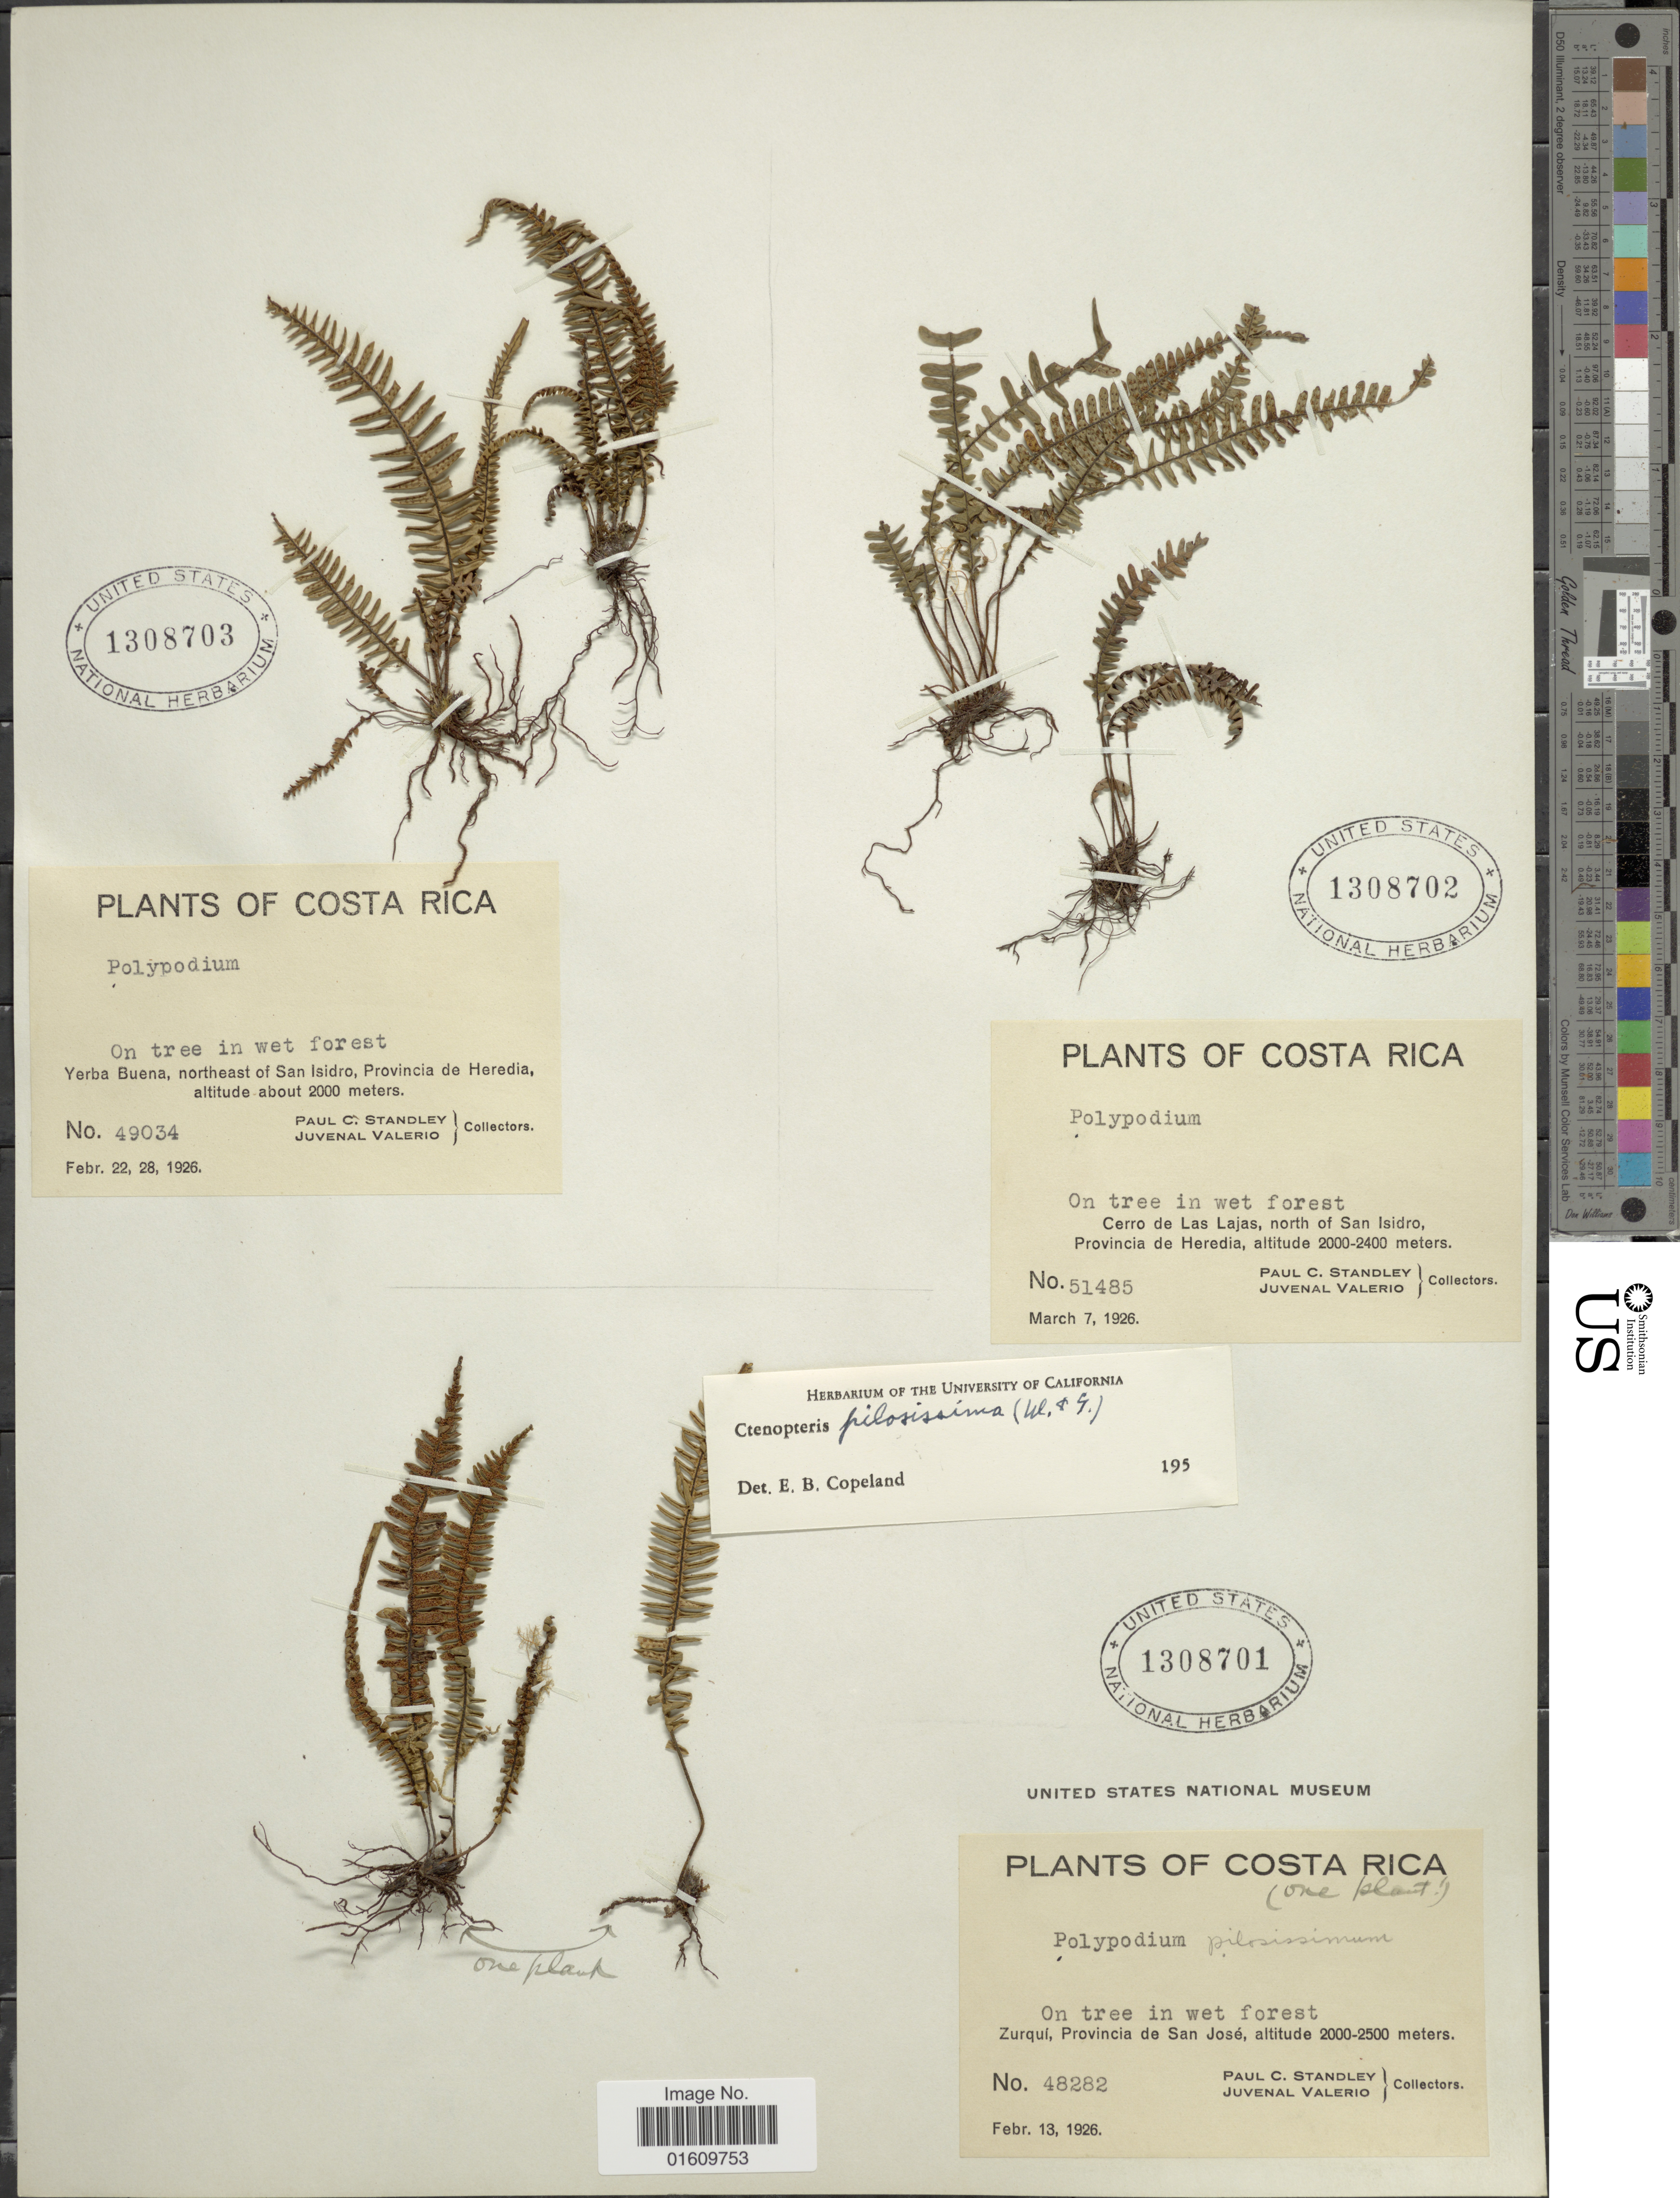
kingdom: Plantae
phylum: Tracheophyta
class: Polypodiopsida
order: Polypodiales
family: Polypodiaceae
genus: Melpomene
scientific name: Melpomene xiphopteroides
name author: (Liebm.) A.R. Sm. & R.C. Moran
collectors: P. C. Standley & J. Valerio R.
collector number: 49034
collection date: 1926-02-22/1926-02-28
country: Costa Rica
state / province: Heredia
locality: Yerba Buena, northeast of San isidro, Provincia de Heredia.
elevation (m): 2000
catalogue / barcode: US 1308703-3